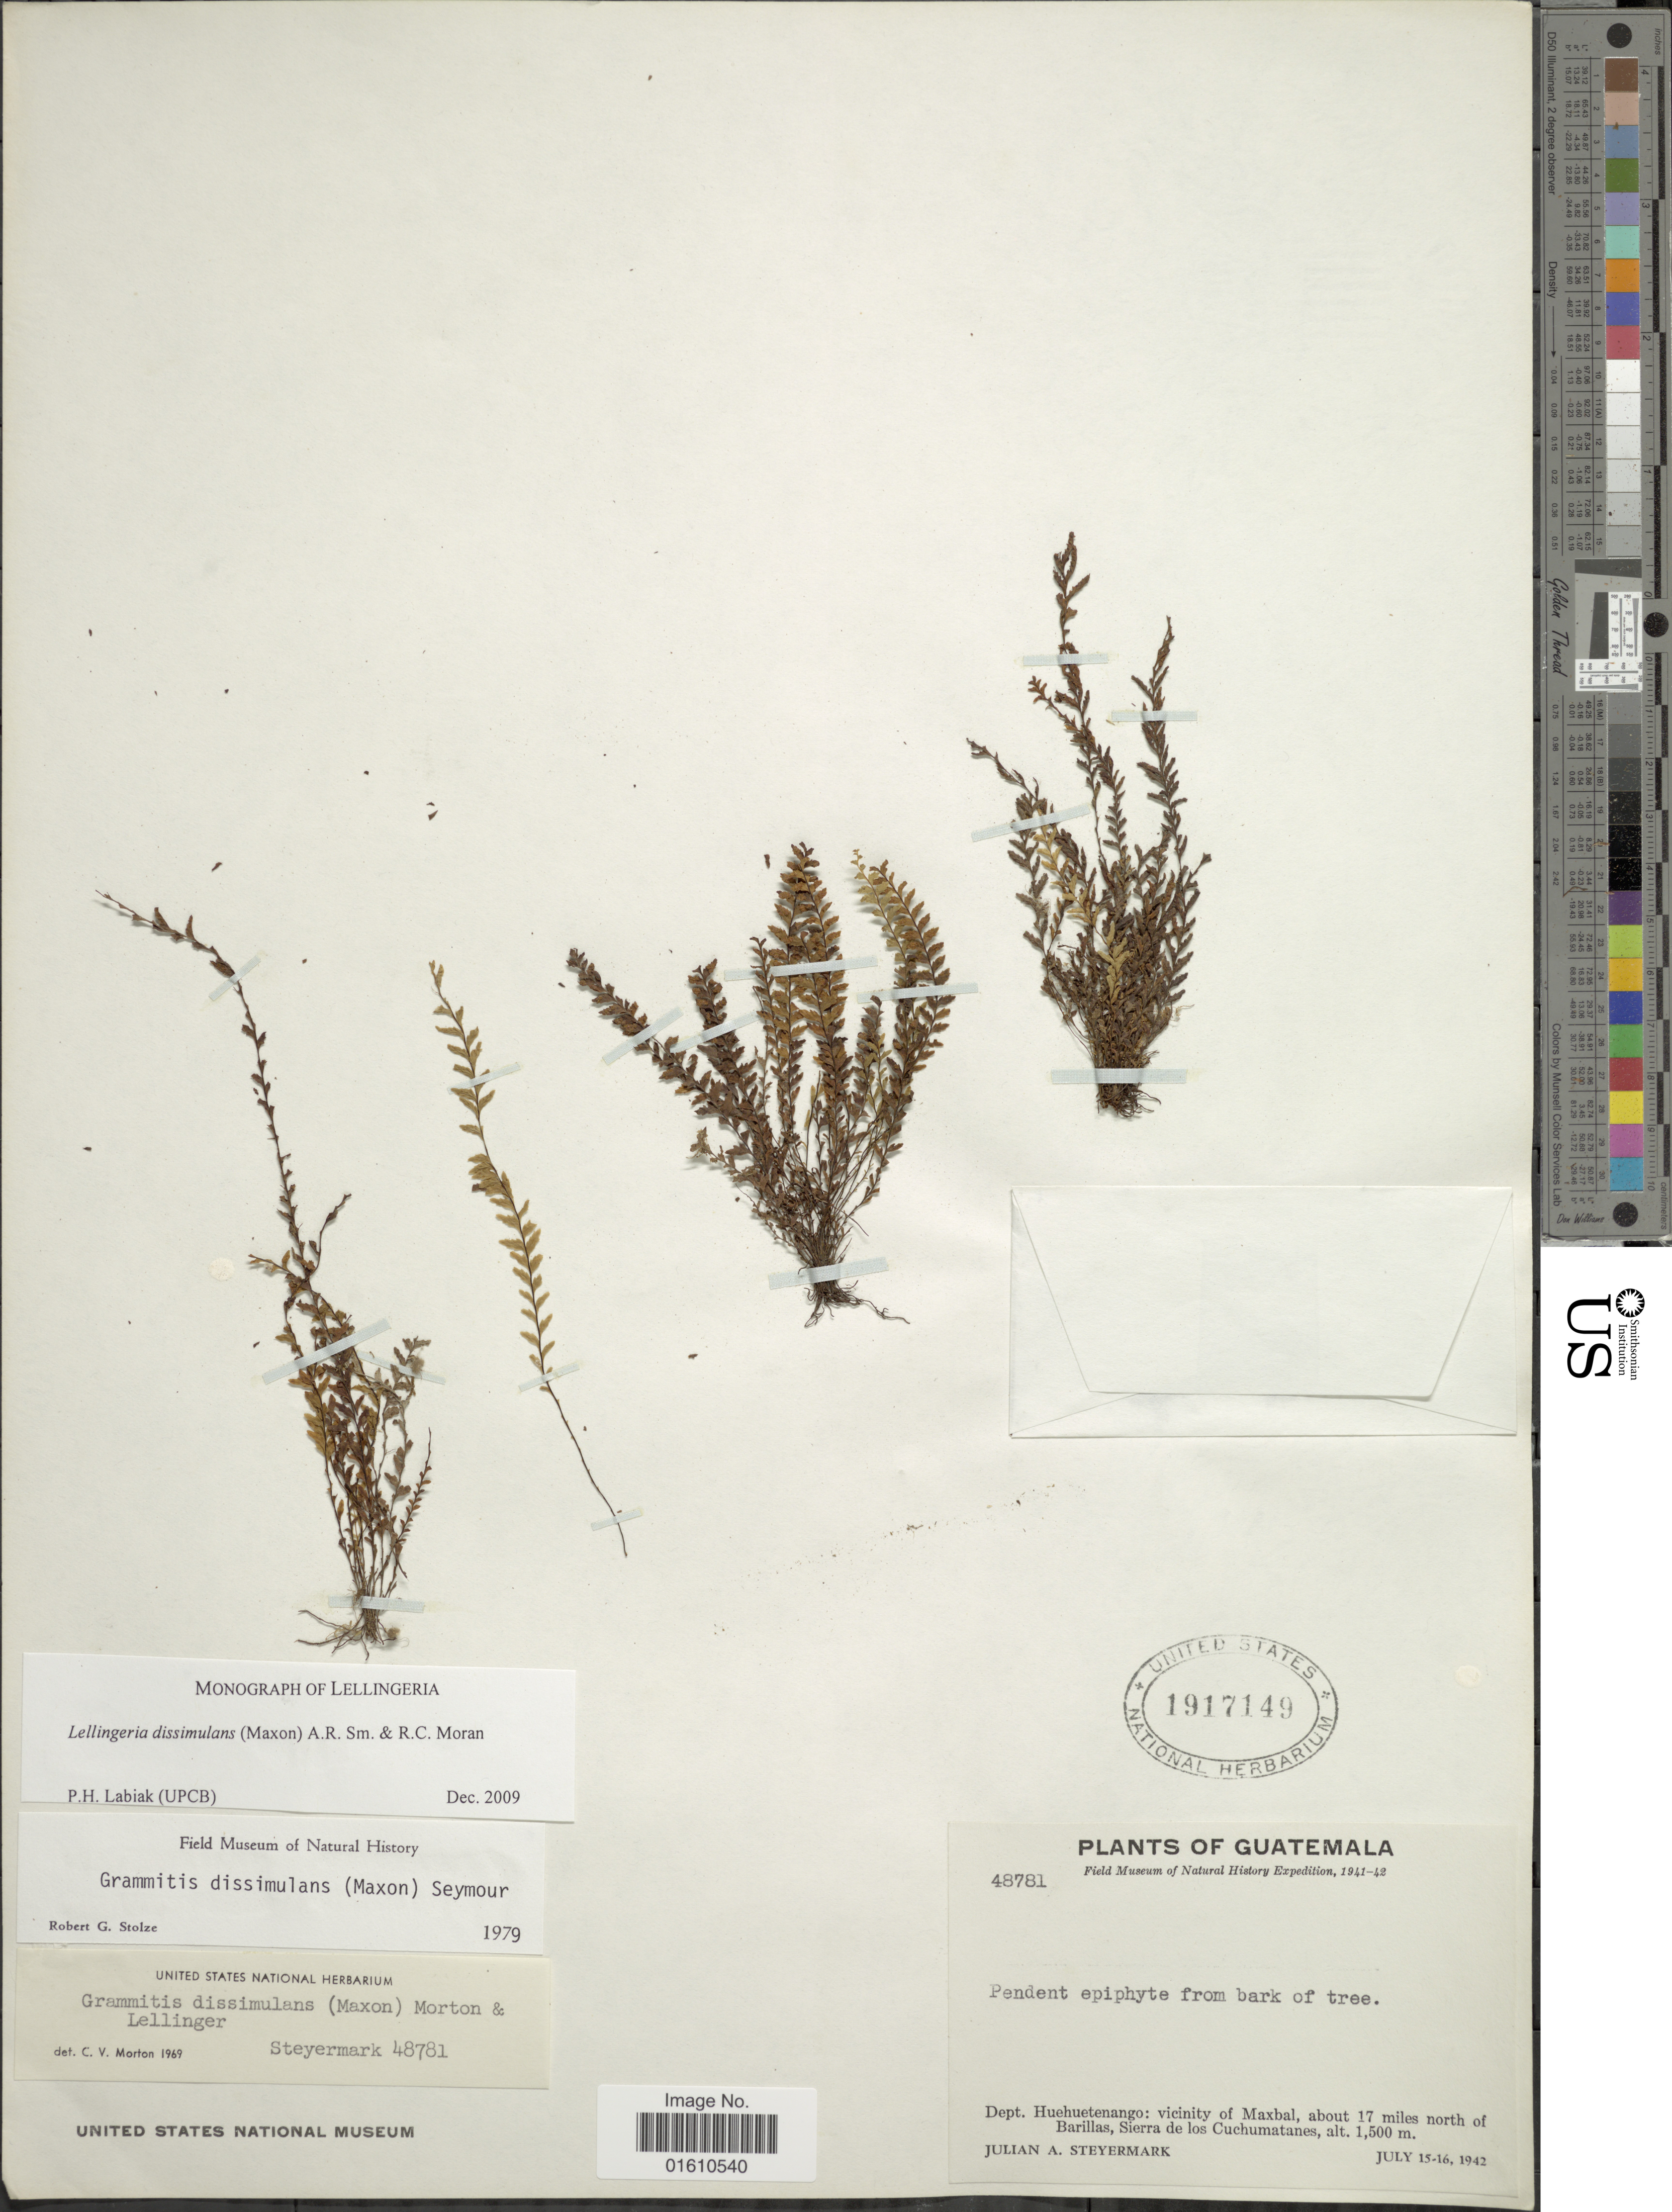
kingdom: Plantae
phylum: Tracheophyta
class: Polypodiopsida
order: Polypodiales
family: Polypodiaceae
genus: Lellingeria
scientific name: Lellingeria dissimulans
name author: (Maxon) A.R. Sm.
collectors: J. Steyermark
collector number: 48781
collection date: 1942-07-15/1942-07-16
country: Guatemala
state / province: Huehuetenango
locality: Dept. Huehuetenango: vicinity of Maxbal, about 17 miles north of Barillas, Sierra de los Cuchumatanes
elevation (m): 1500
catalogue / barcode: US 1917149